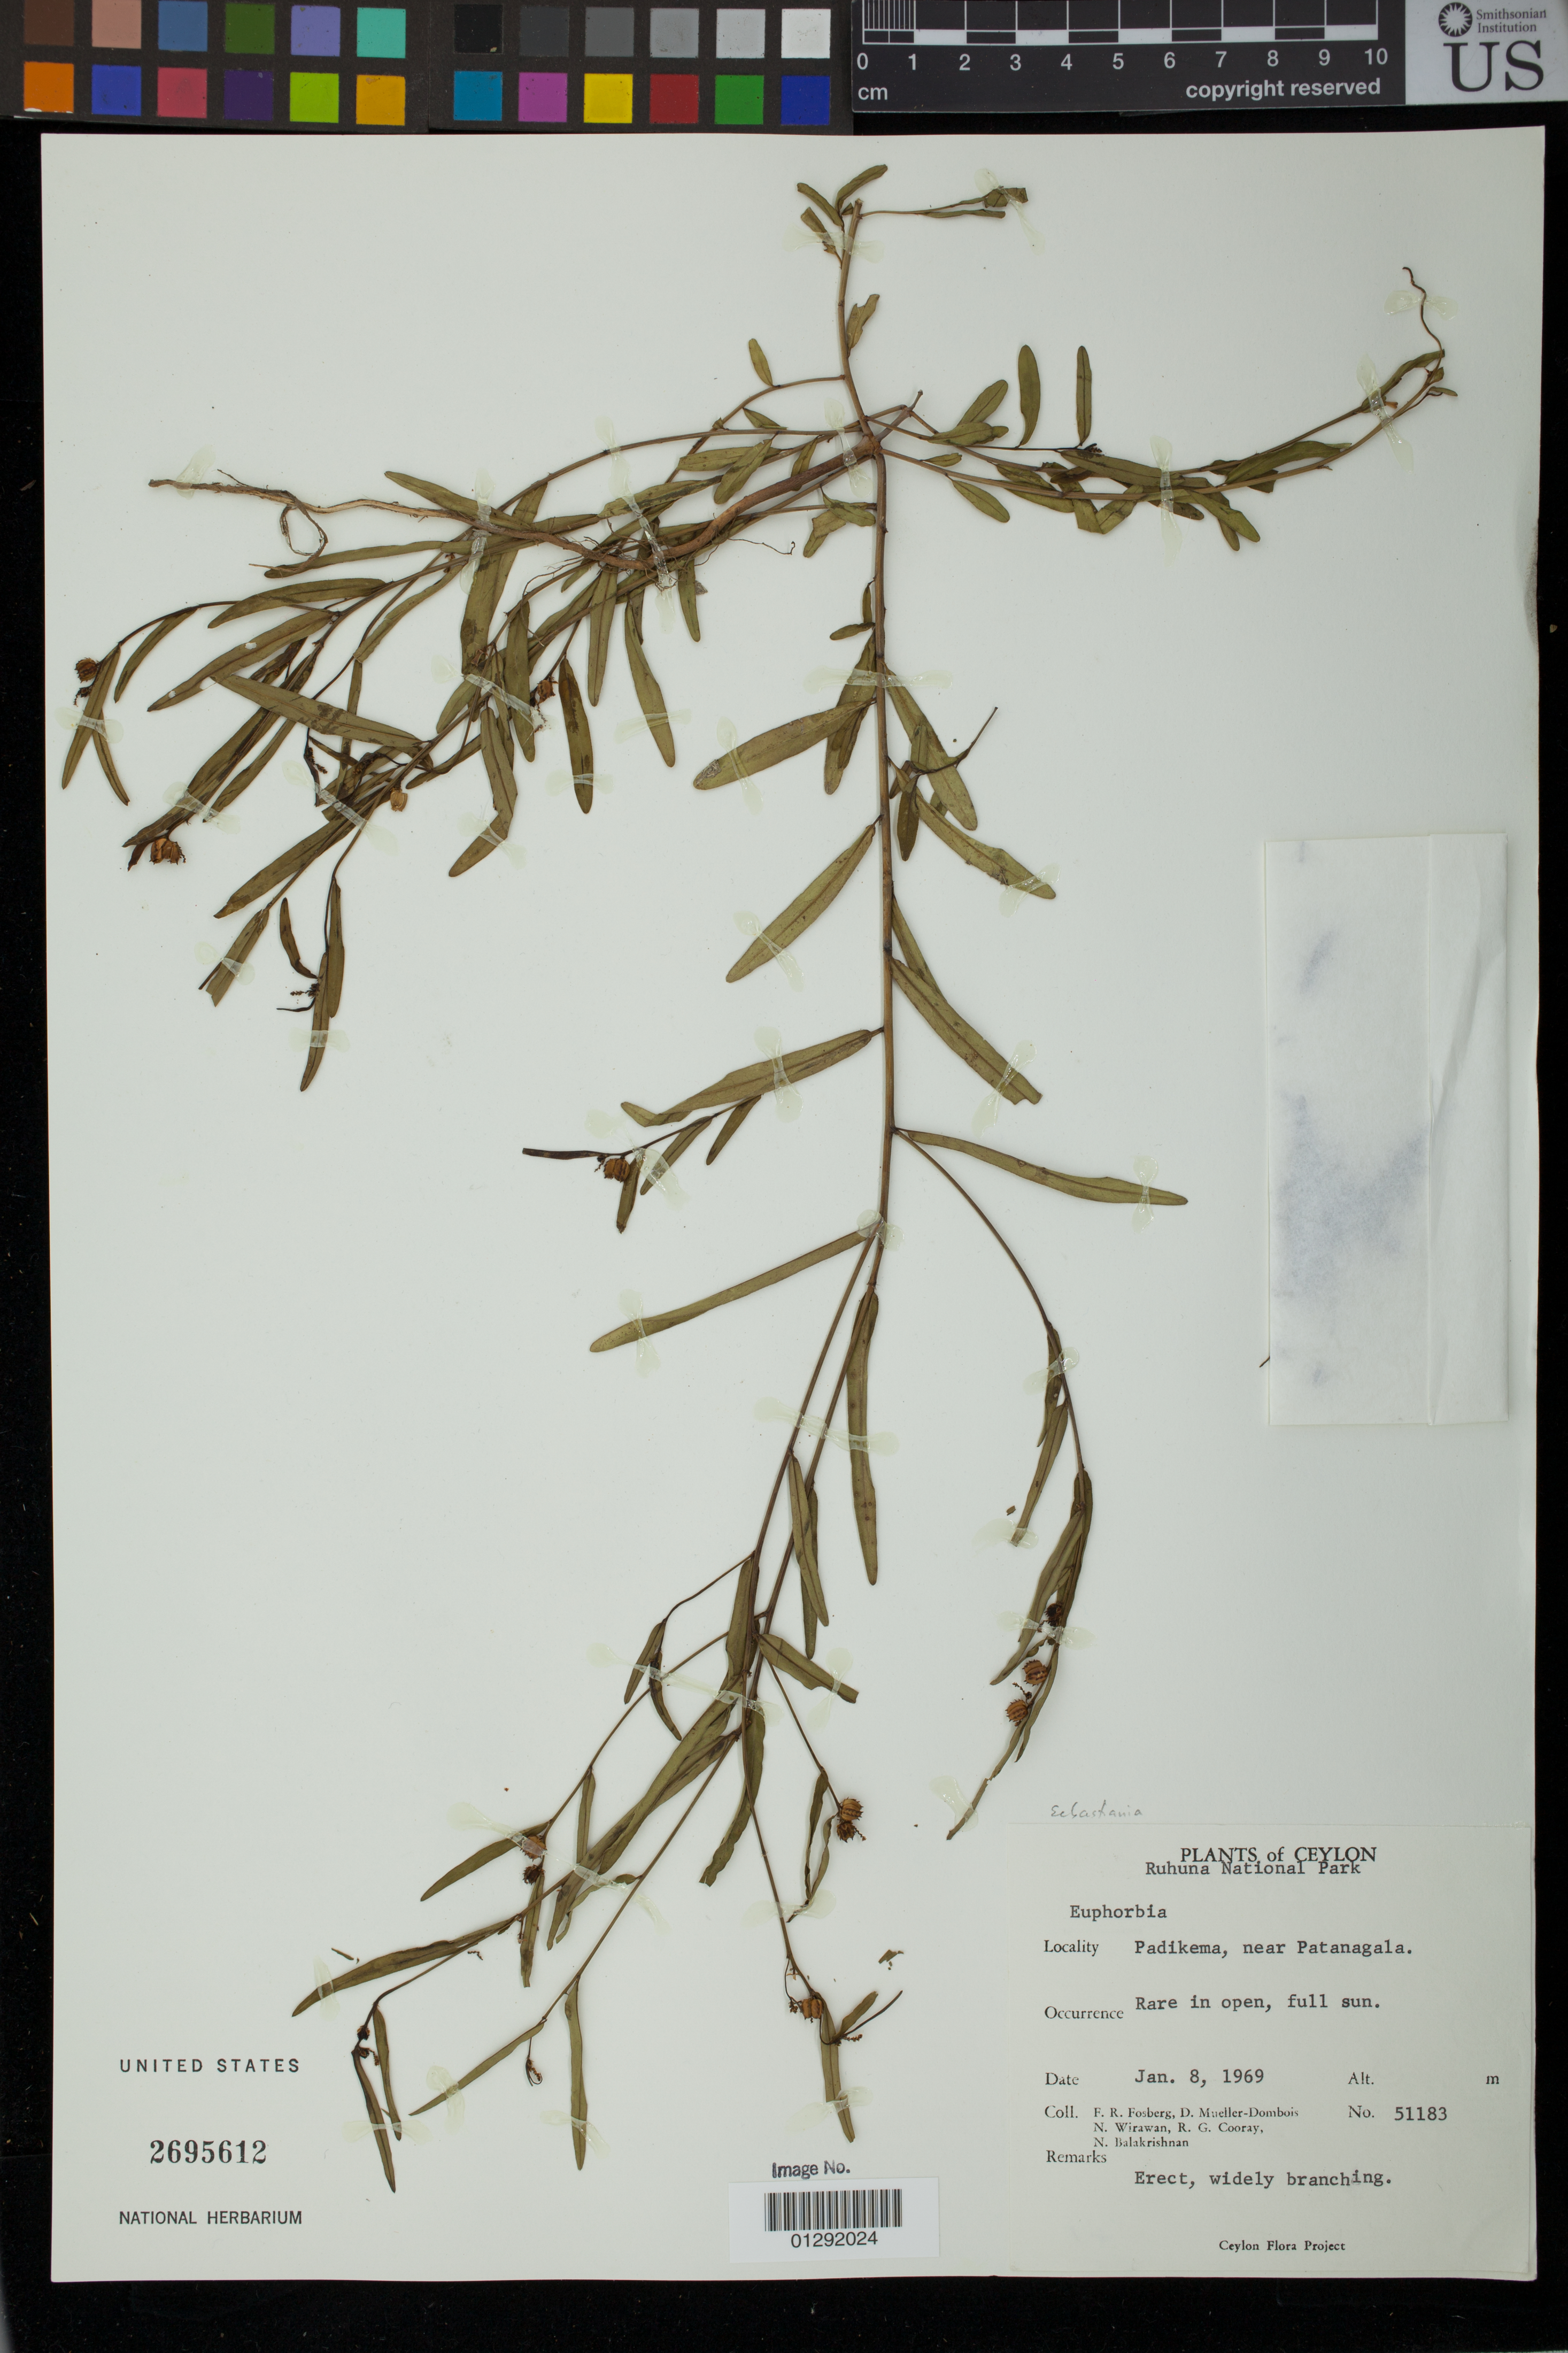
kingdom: Plantae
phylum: Tracheophyta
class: Magnoliopsida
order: Malpighiales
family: Euphorbiaceae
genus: Sebastiania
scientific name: Sebastiania chamaelea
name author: (L.) Müll. Arg.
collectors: F. R. Fosberg, D. Mueller-Dombois, N. Wirawan & R. Cooray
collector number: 51183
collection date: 1969-01-08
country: Sri Lanka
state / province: Southern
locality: Ceylon. Padikema, near Patanagala.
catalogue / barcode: US 2695612